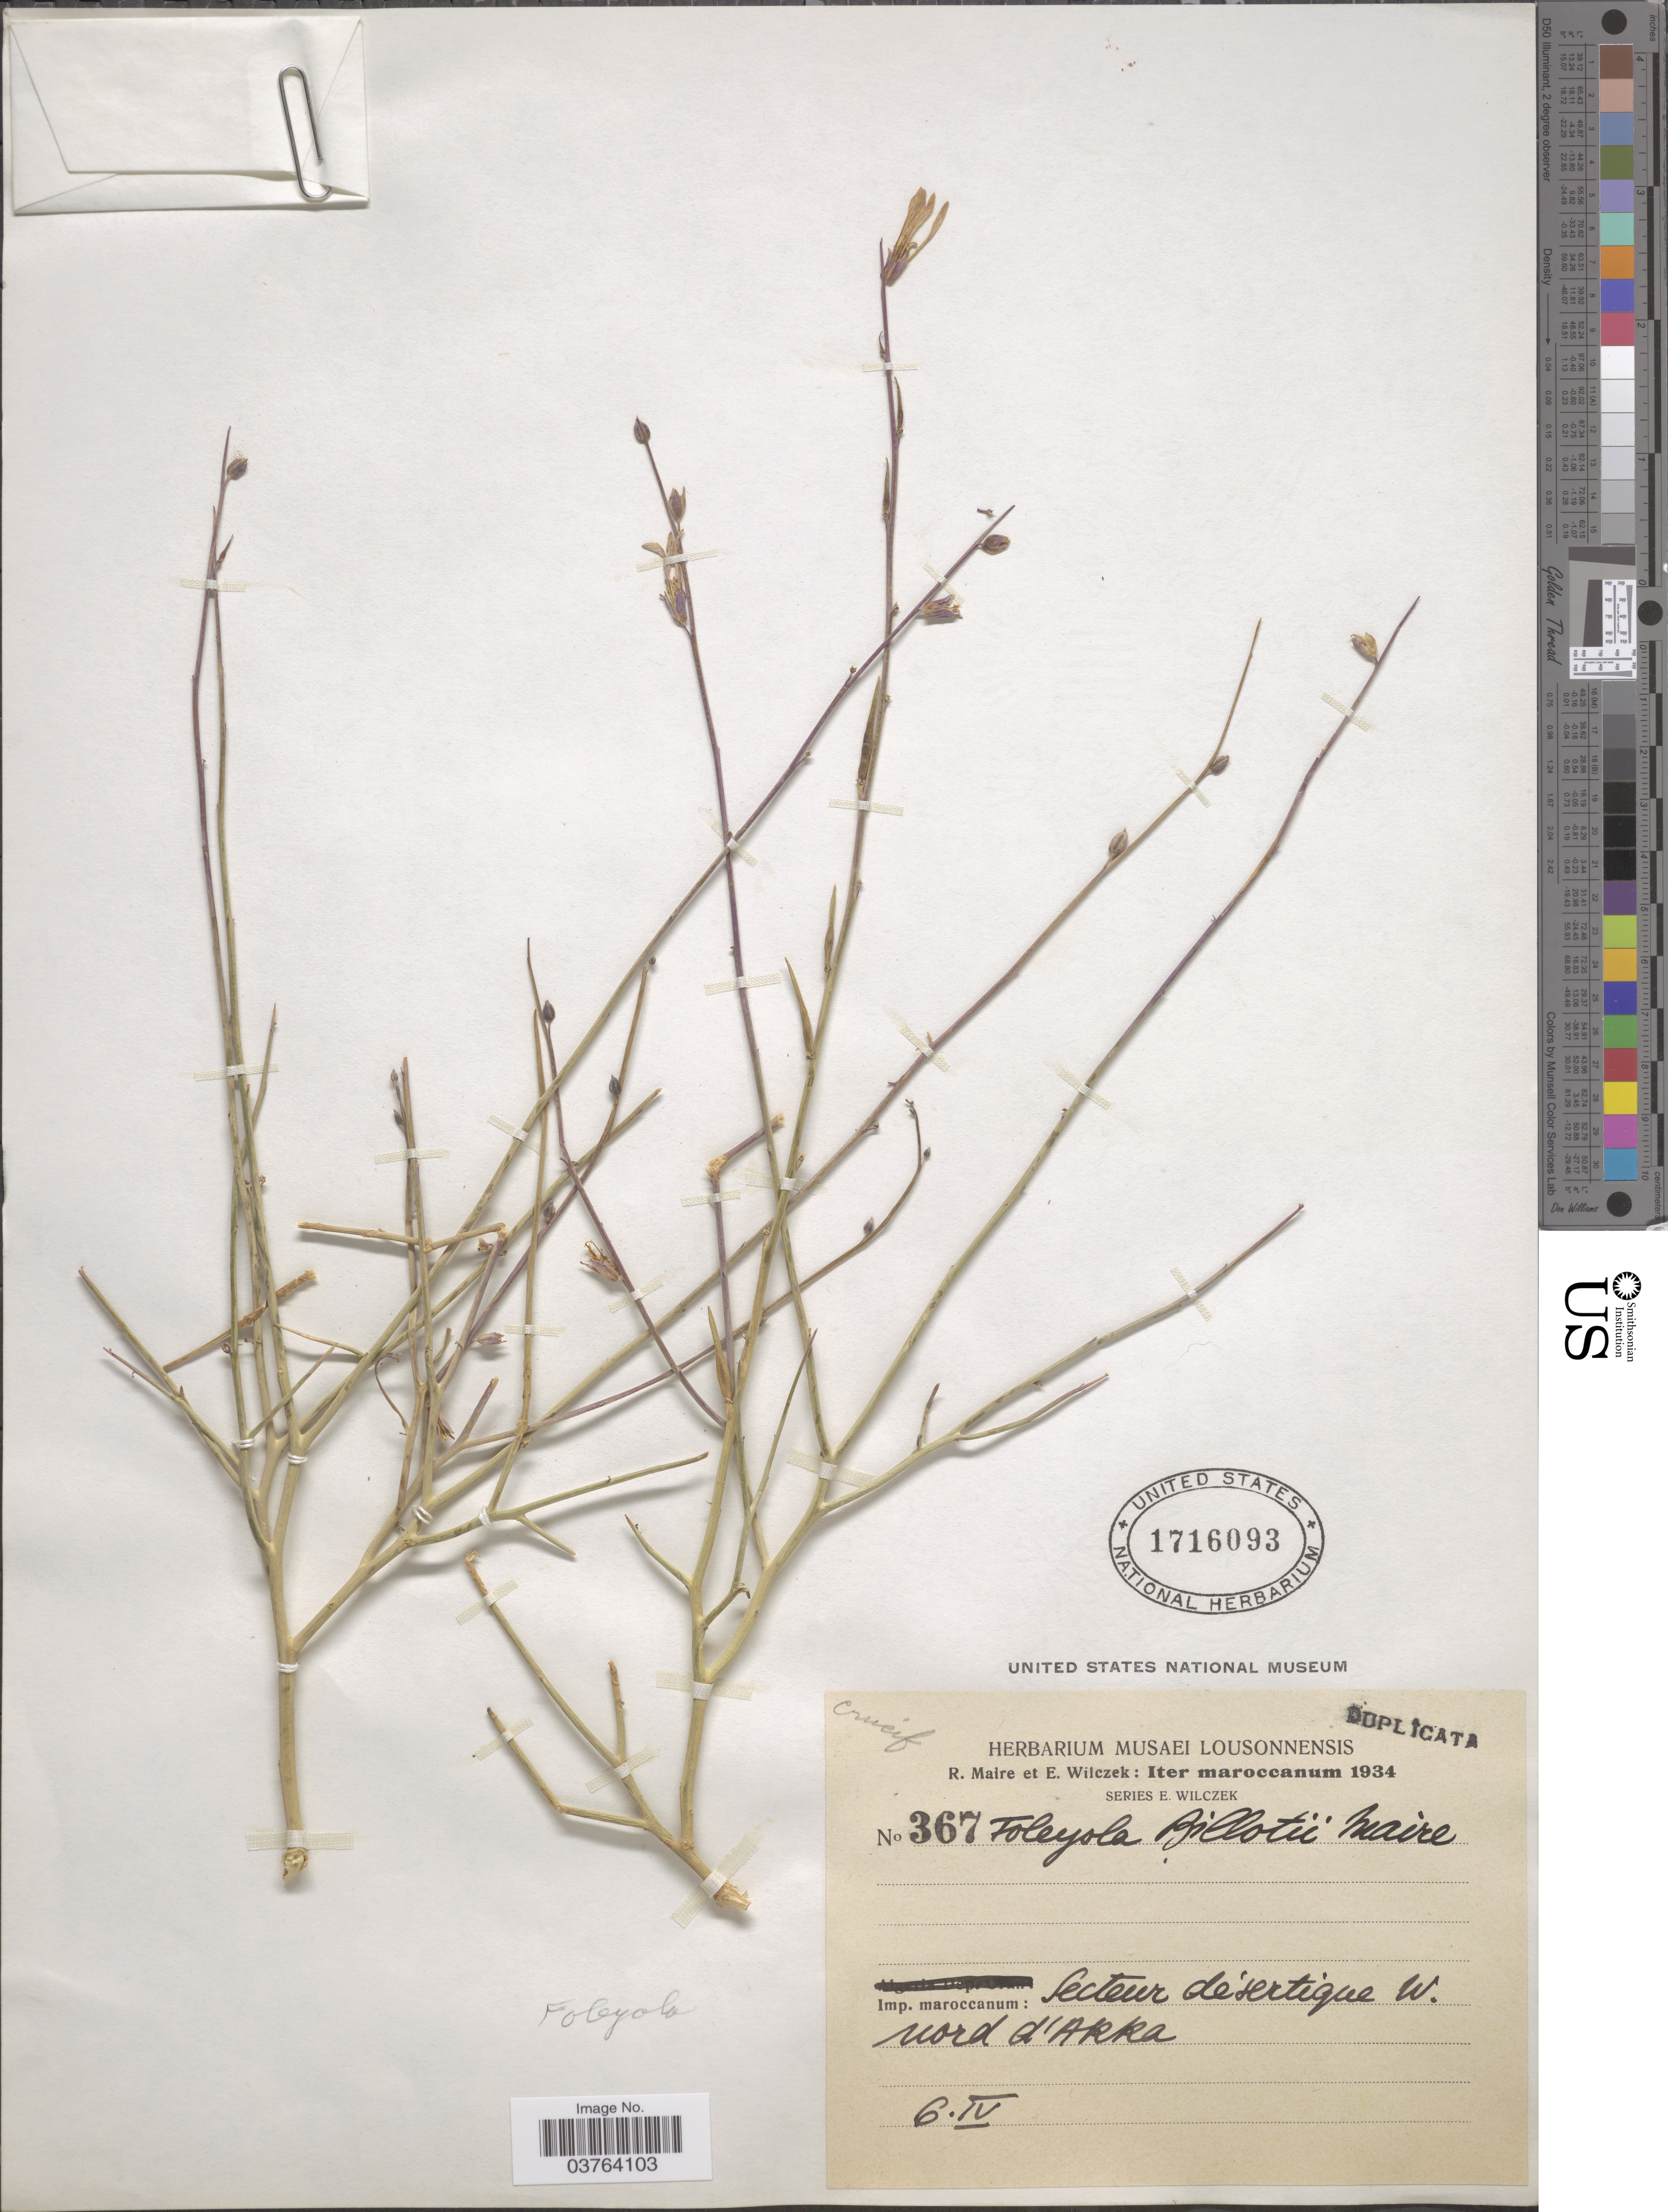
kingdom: Plantae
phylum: Tracheophyta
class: Magnoliopsida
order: Brassicales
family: Brassicaceae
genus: Foleyola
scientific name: Foleyola billotii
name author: Maire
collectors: R. Maire & E. Wilczek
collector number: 367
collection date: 1934-04-06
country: Morocco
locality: Imp. maroccanum: Secteur désertique W. nord d'Akka.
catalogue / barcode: US 1716093